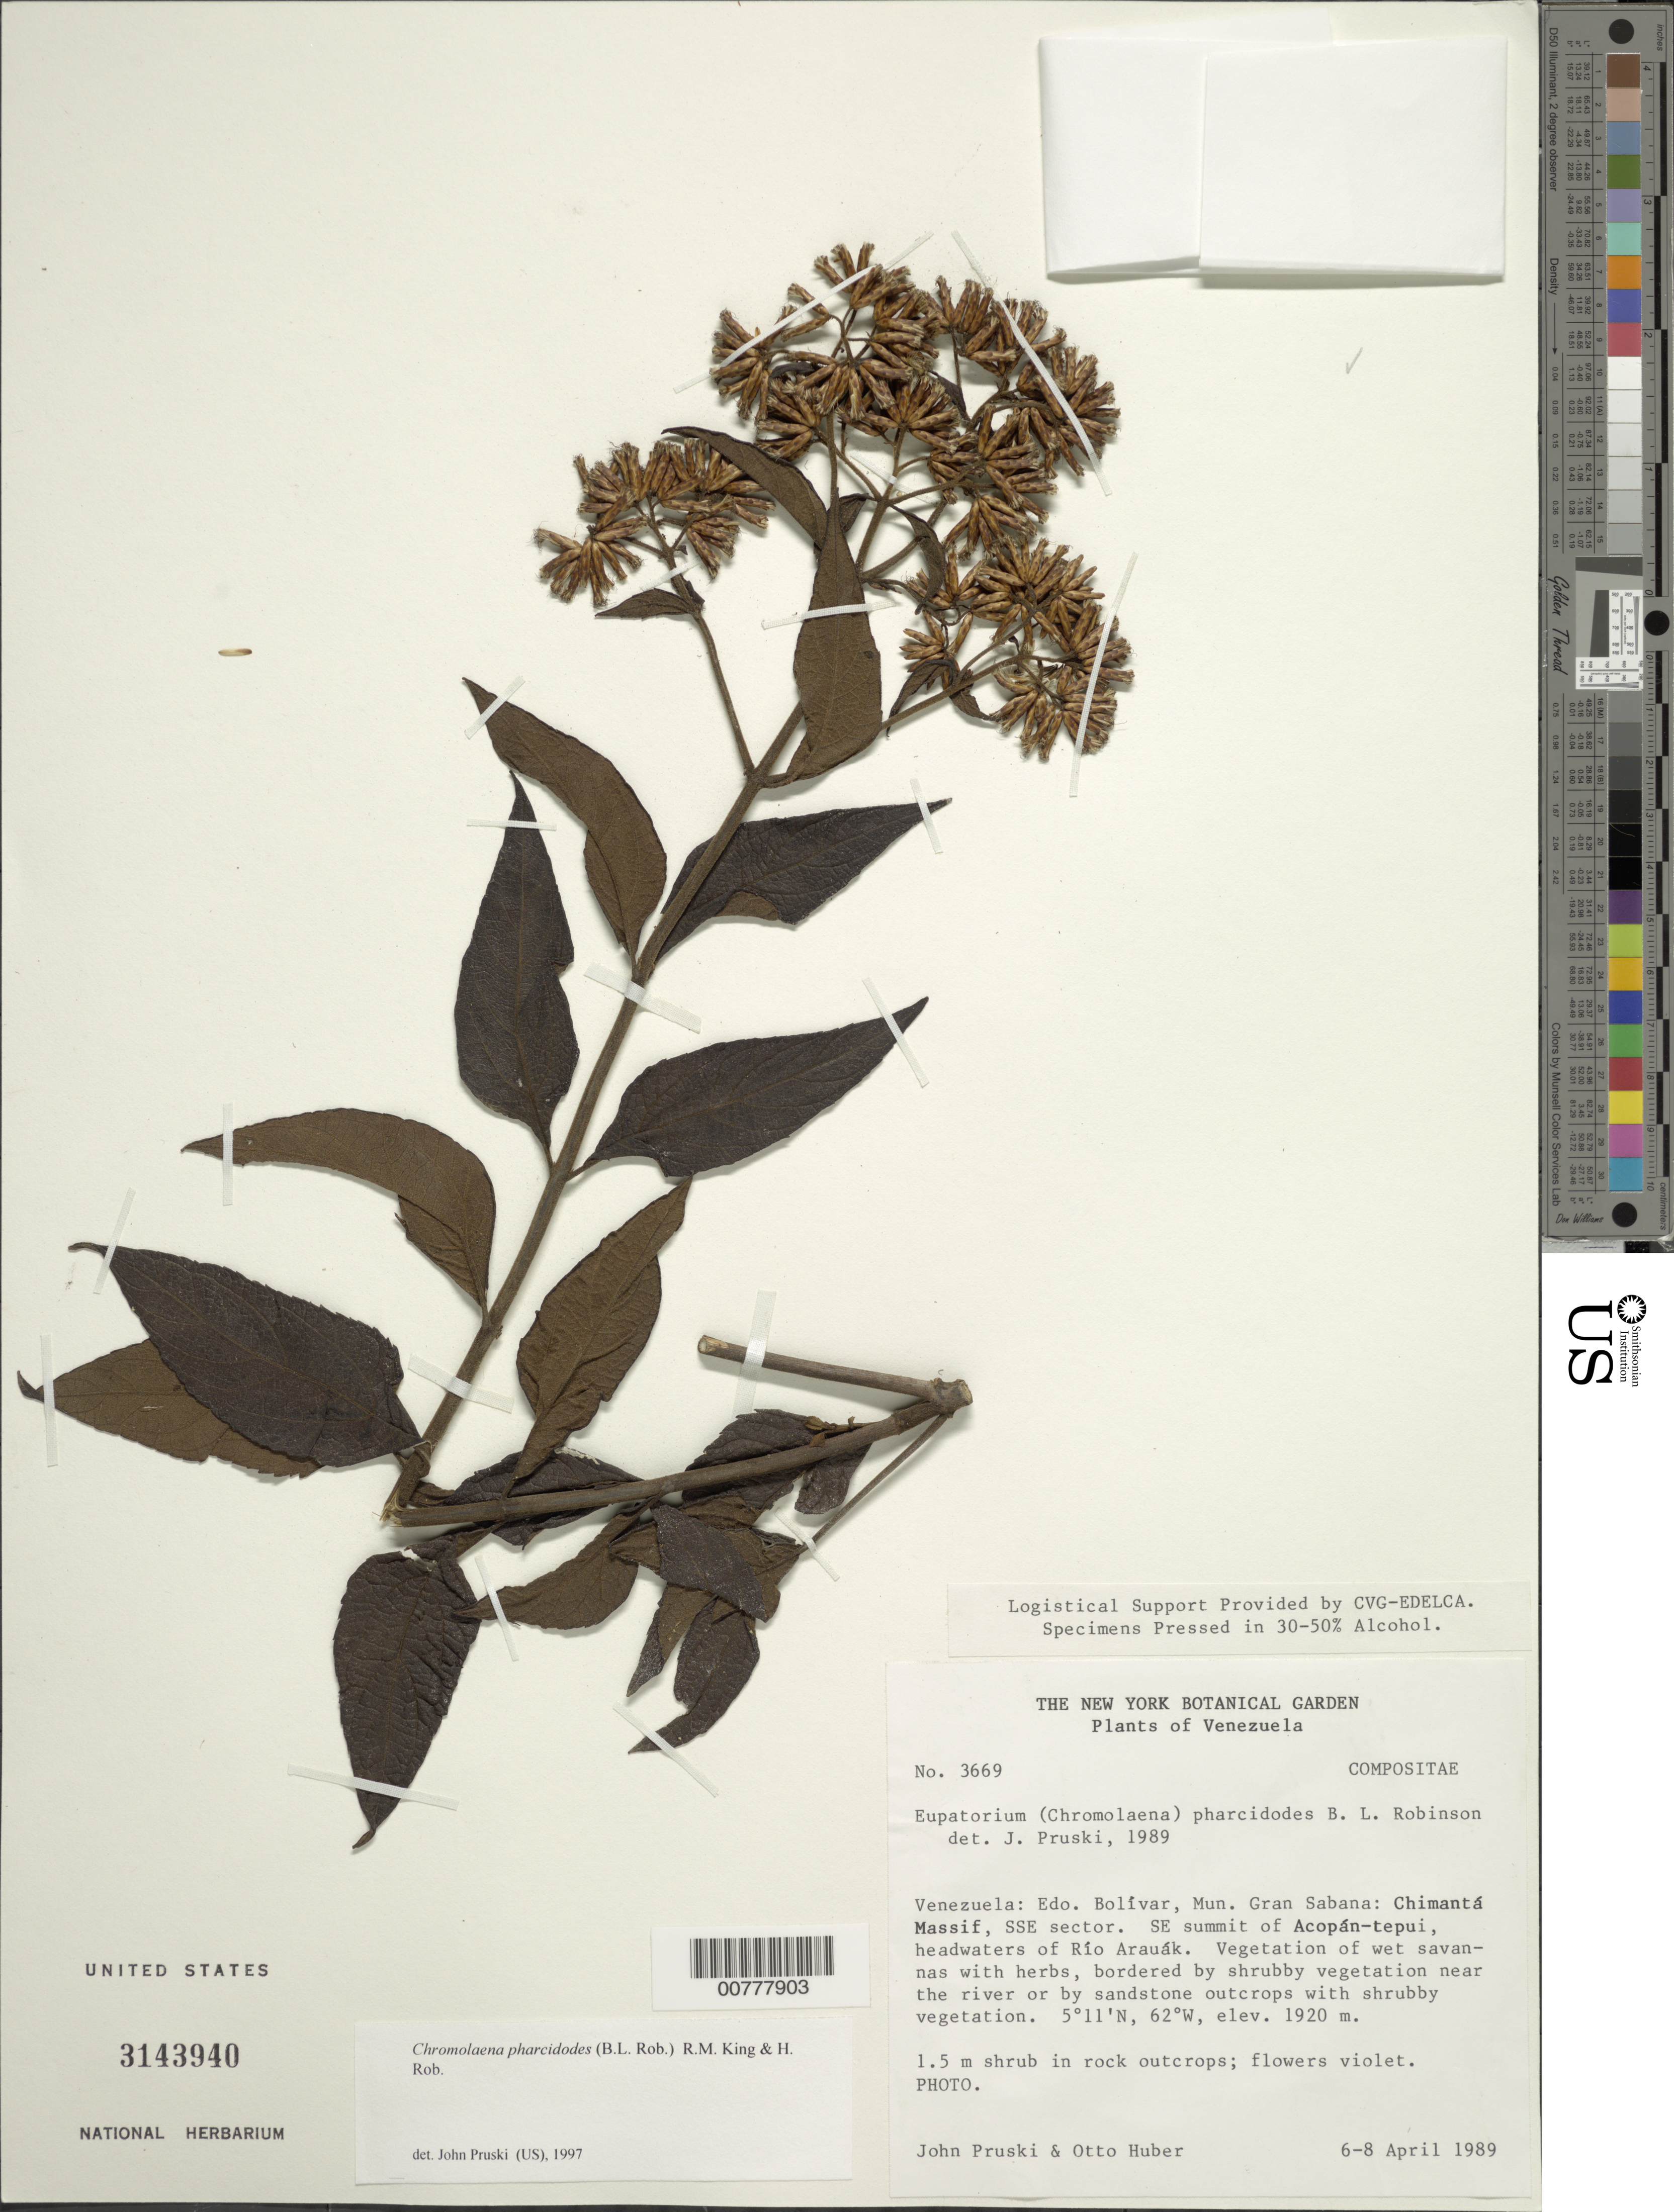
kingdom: Plantae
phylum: Tracheophyta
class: Magnoliopsida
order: Asterales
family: Asteraceae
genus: Chromolaena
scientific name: Chromolaena pharcidodes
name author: (B.L. Rob.) R.M. King & H. Rob.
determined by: Pruski, J. F.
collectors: J. F. Pruski & O. Huber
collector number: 3669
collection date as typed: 6-Apr-89 to 8-Apr-89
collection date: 1989-04-06/1989-04-08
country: Venezuela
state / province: Bolívar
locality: Mun. Gran Sabana: Chimantá Massif, SSE sector. SE summit of Acopán-tepuí, headwaters of Río Arauák.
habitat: Vegetation of wet savannas with herbs, bordered by shrubby vegetation near the river or by sandstone outcrops with shrubby vegetation.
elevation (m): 1920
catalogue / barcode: US 3143940